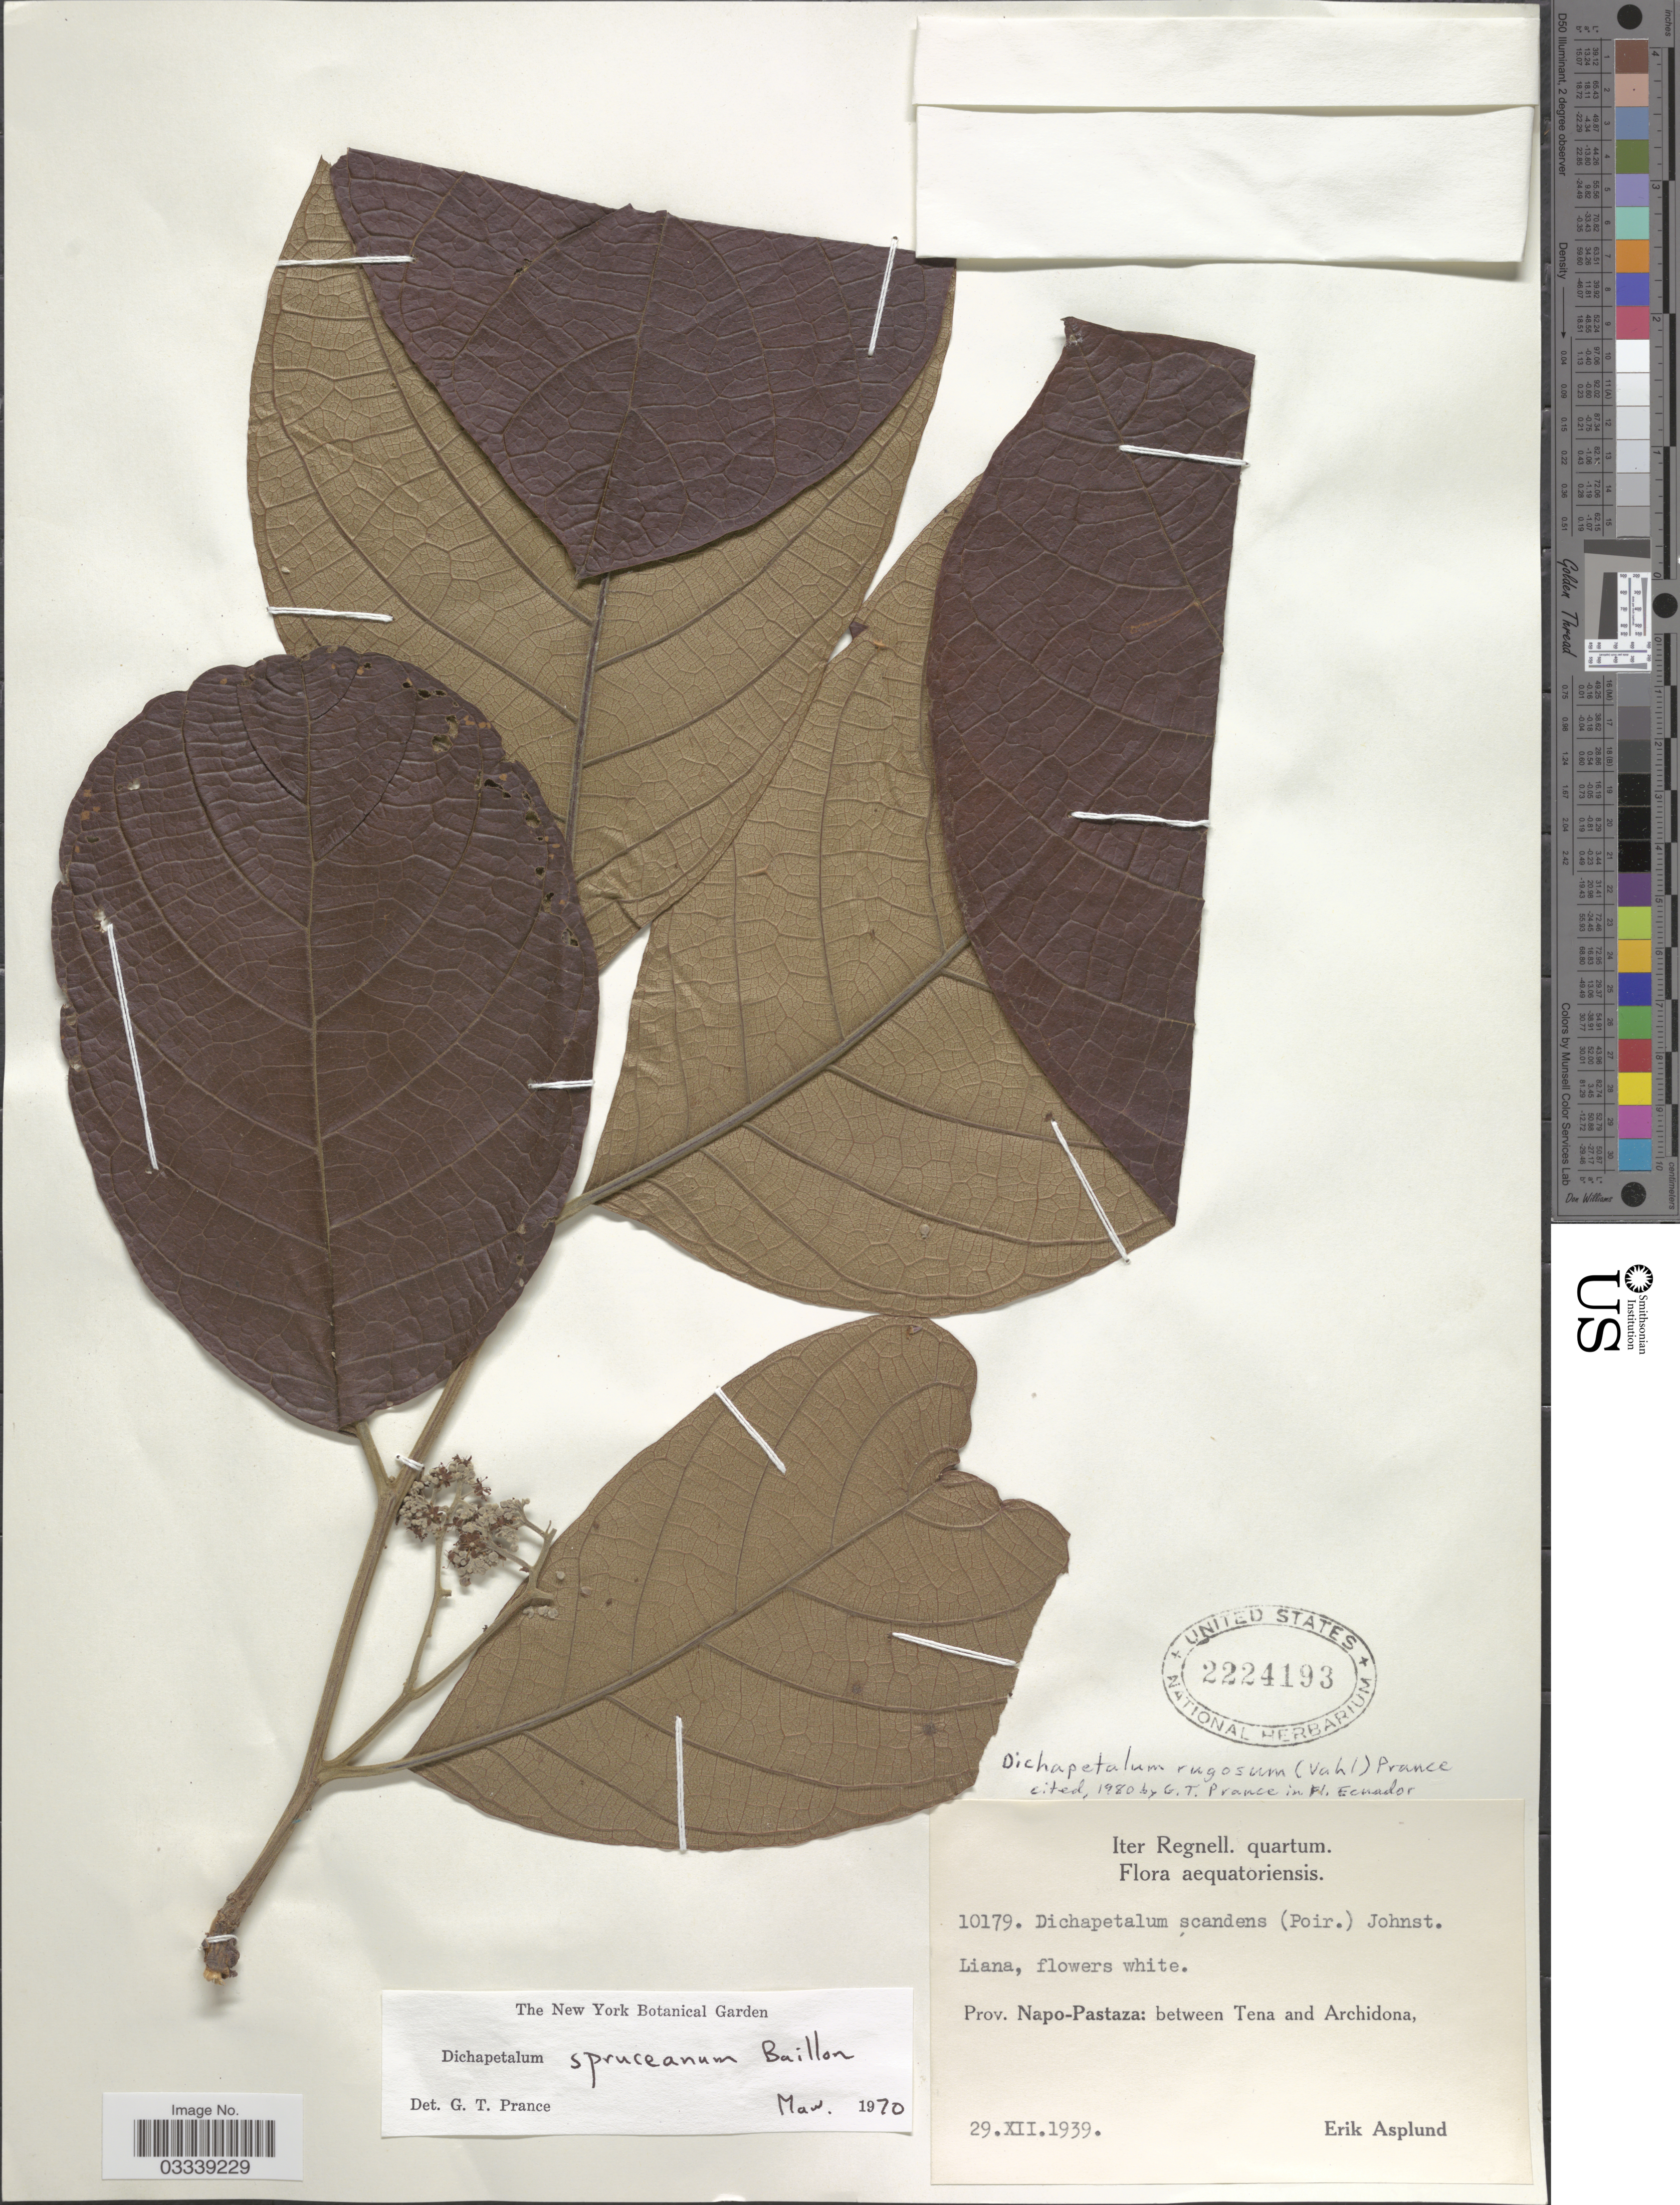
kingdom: Plantae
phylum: Tracheophyta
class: Magnoliopsida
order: Malpighiales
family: Dichapetalaceae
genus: Dichapetalum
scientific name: Dichapetalum rugosum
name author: (Vahl) Prance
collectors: E. Asplund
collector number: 10179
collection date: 1939-12-29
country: Ecuador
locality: Prov. Napo-Pastaza: between Tena and Archidona.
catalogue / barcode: US 2224193